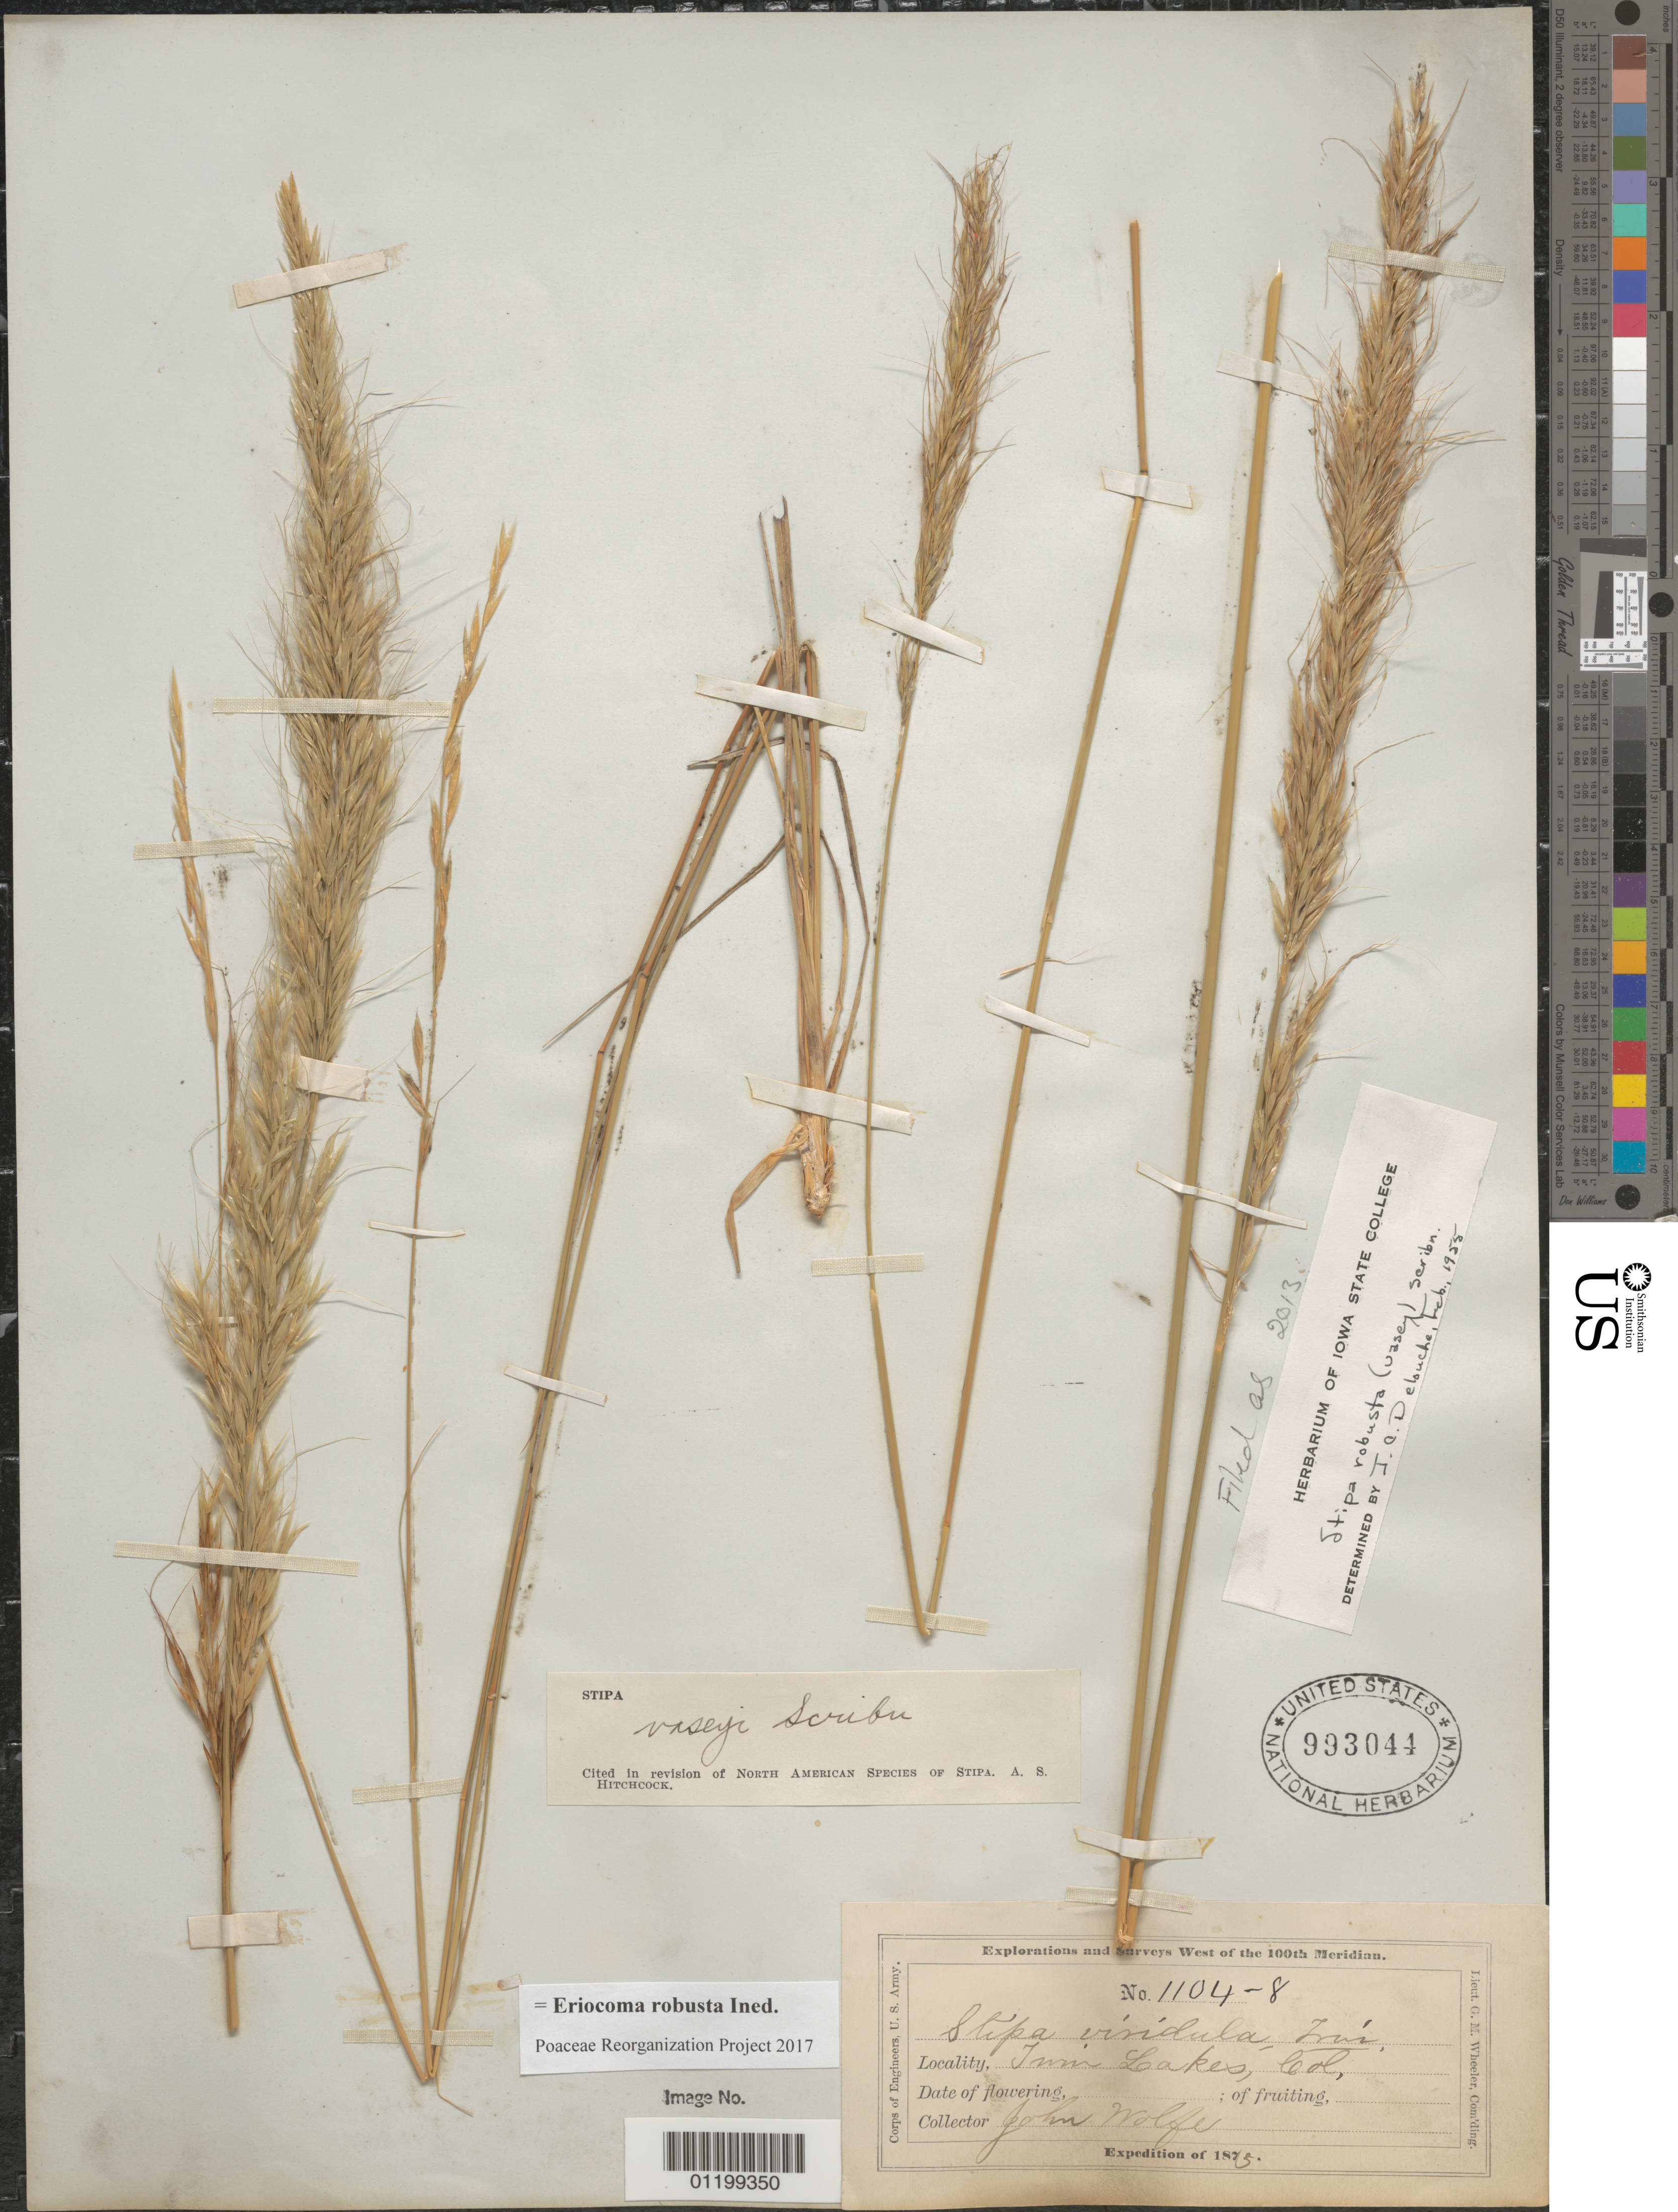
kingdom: Plantae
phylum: Tracheophyta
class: Liliopsida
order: Poales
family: Poaceae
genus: Eriocoma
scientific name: Eriocoma robusta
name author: (Vasey) Romasch.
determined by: Poaceae Reorganization Project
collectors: J. Wolf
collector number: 1104-8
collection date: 1873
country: United States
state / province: Colorado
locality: Twin Lakes.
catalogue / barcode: US 993044